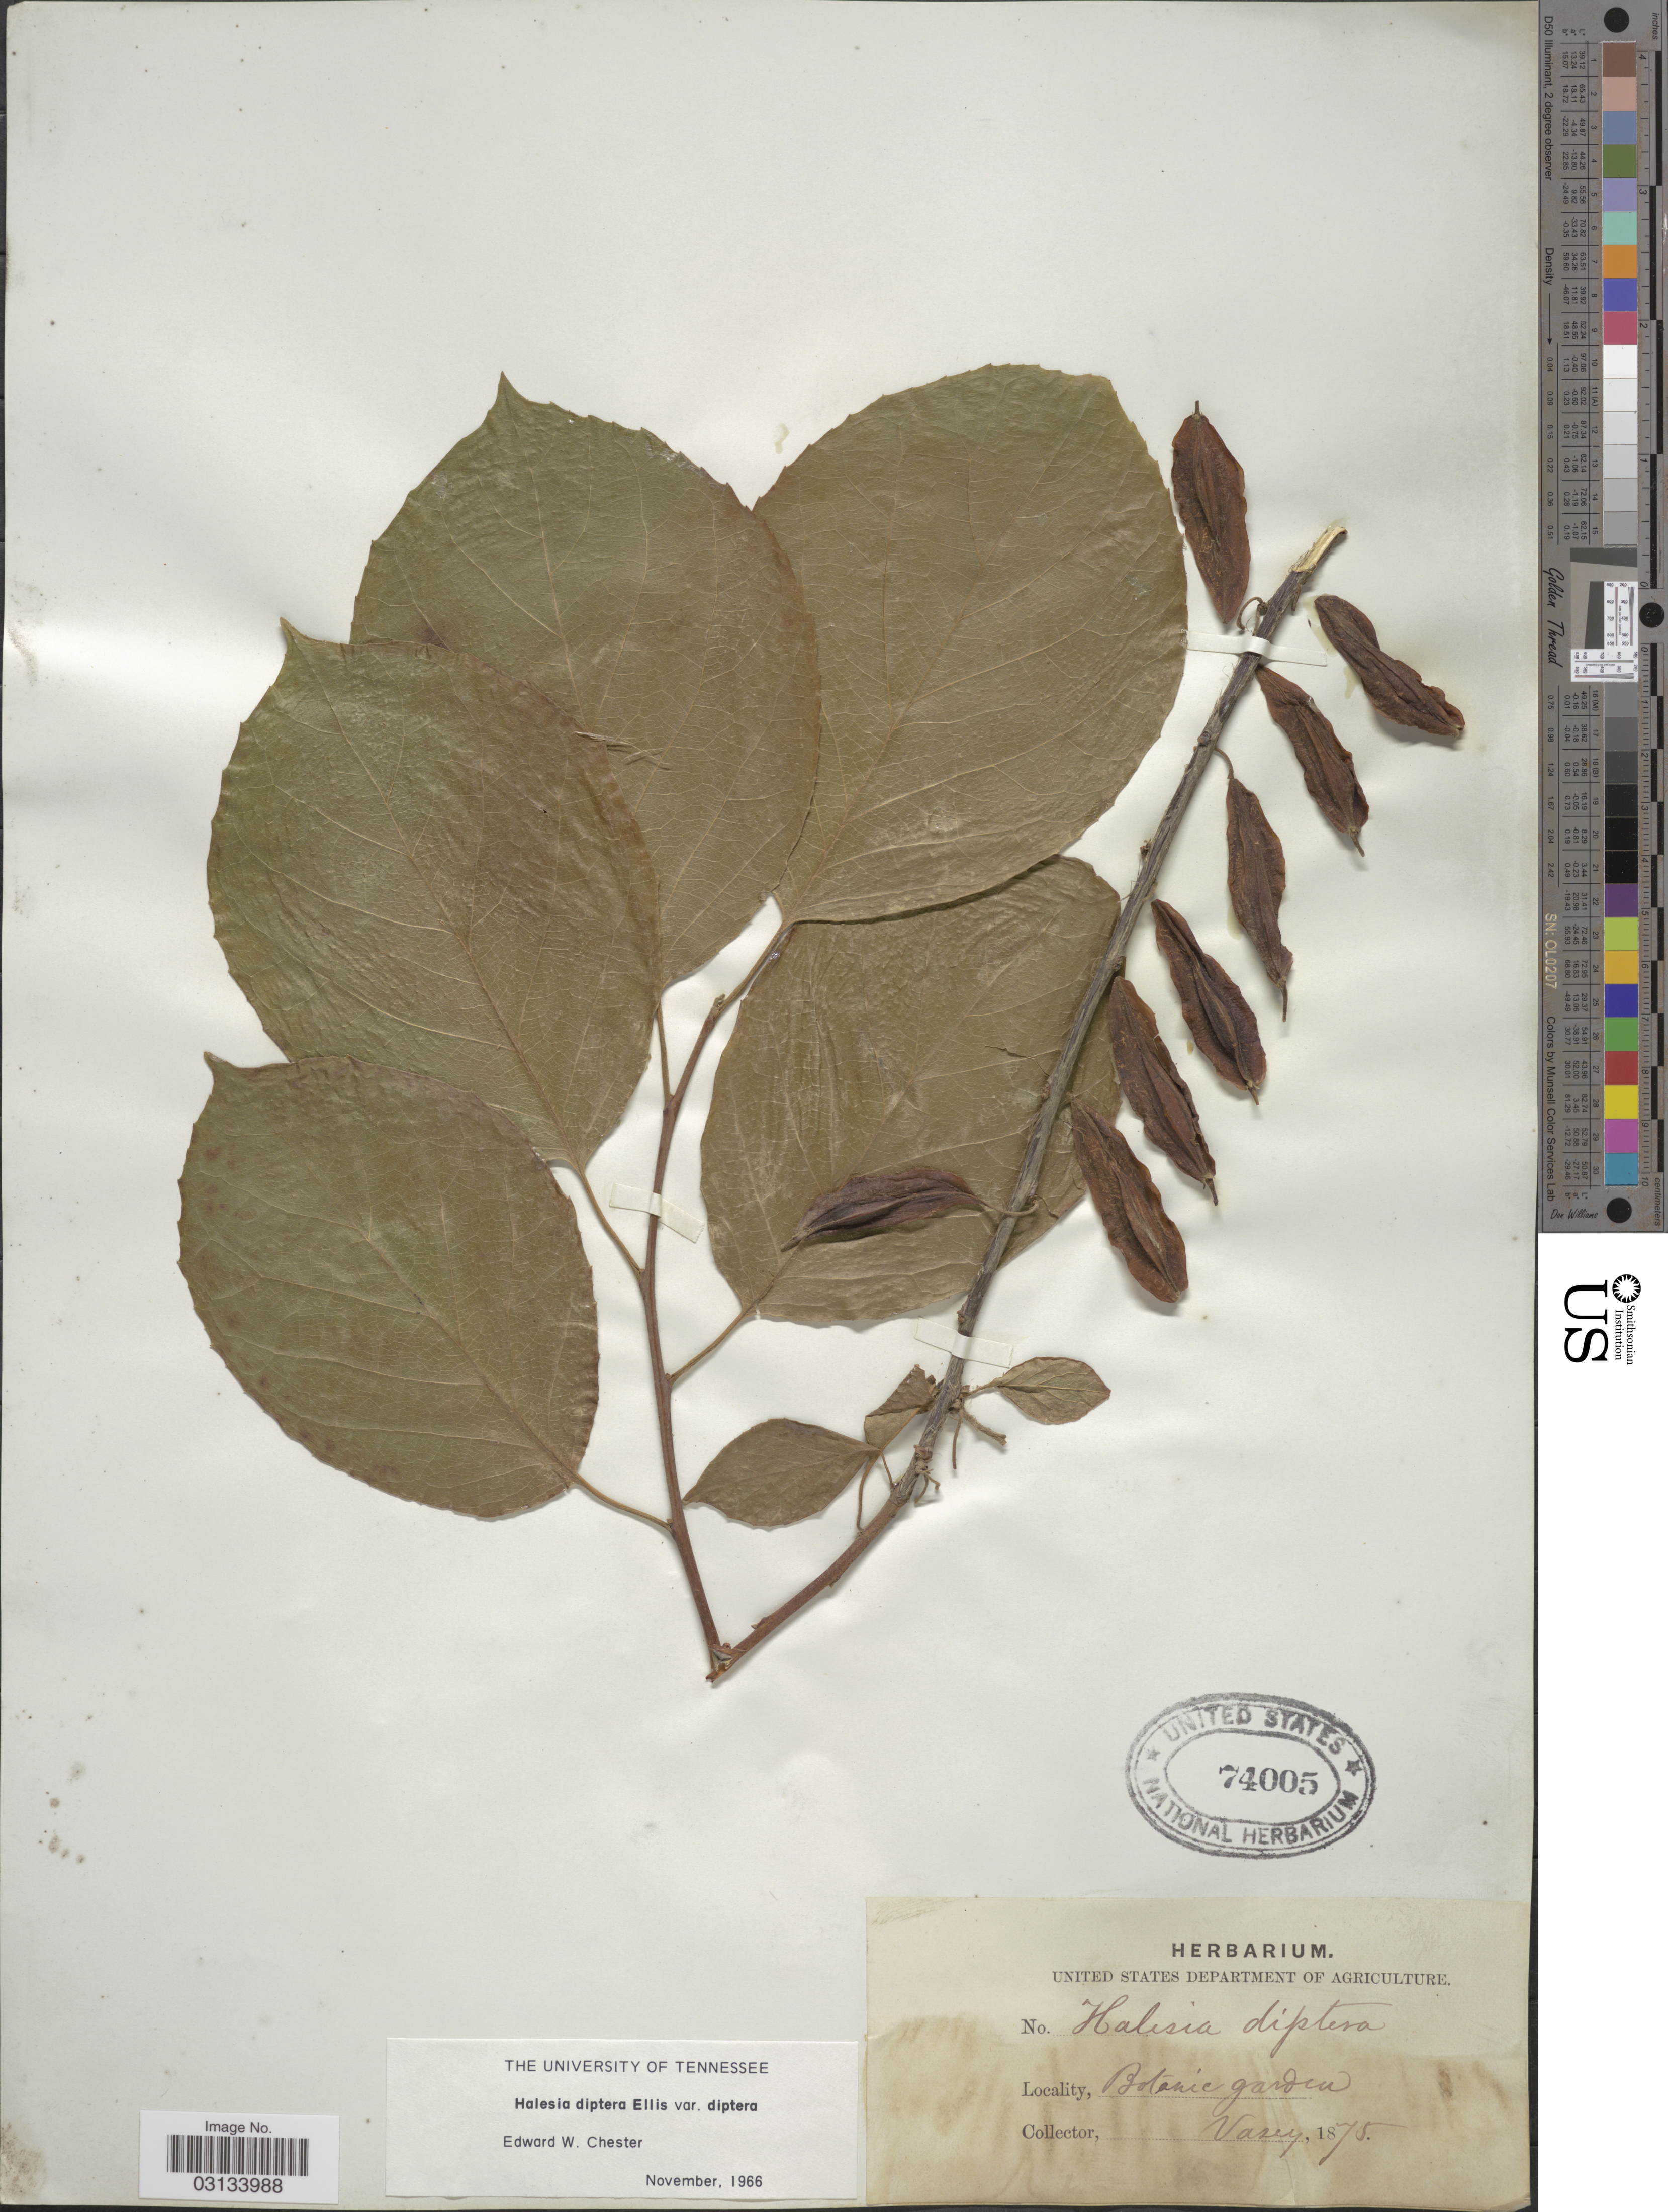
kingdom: Plantae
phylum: Tracheophyta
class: Magnoliopsida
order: Ericales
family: Styracaceae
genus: Halesia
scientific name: Halesia diptera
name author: J. Ellis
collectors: Vasey, --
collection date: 1875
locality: Botanic Garden.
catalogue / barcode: US 74005